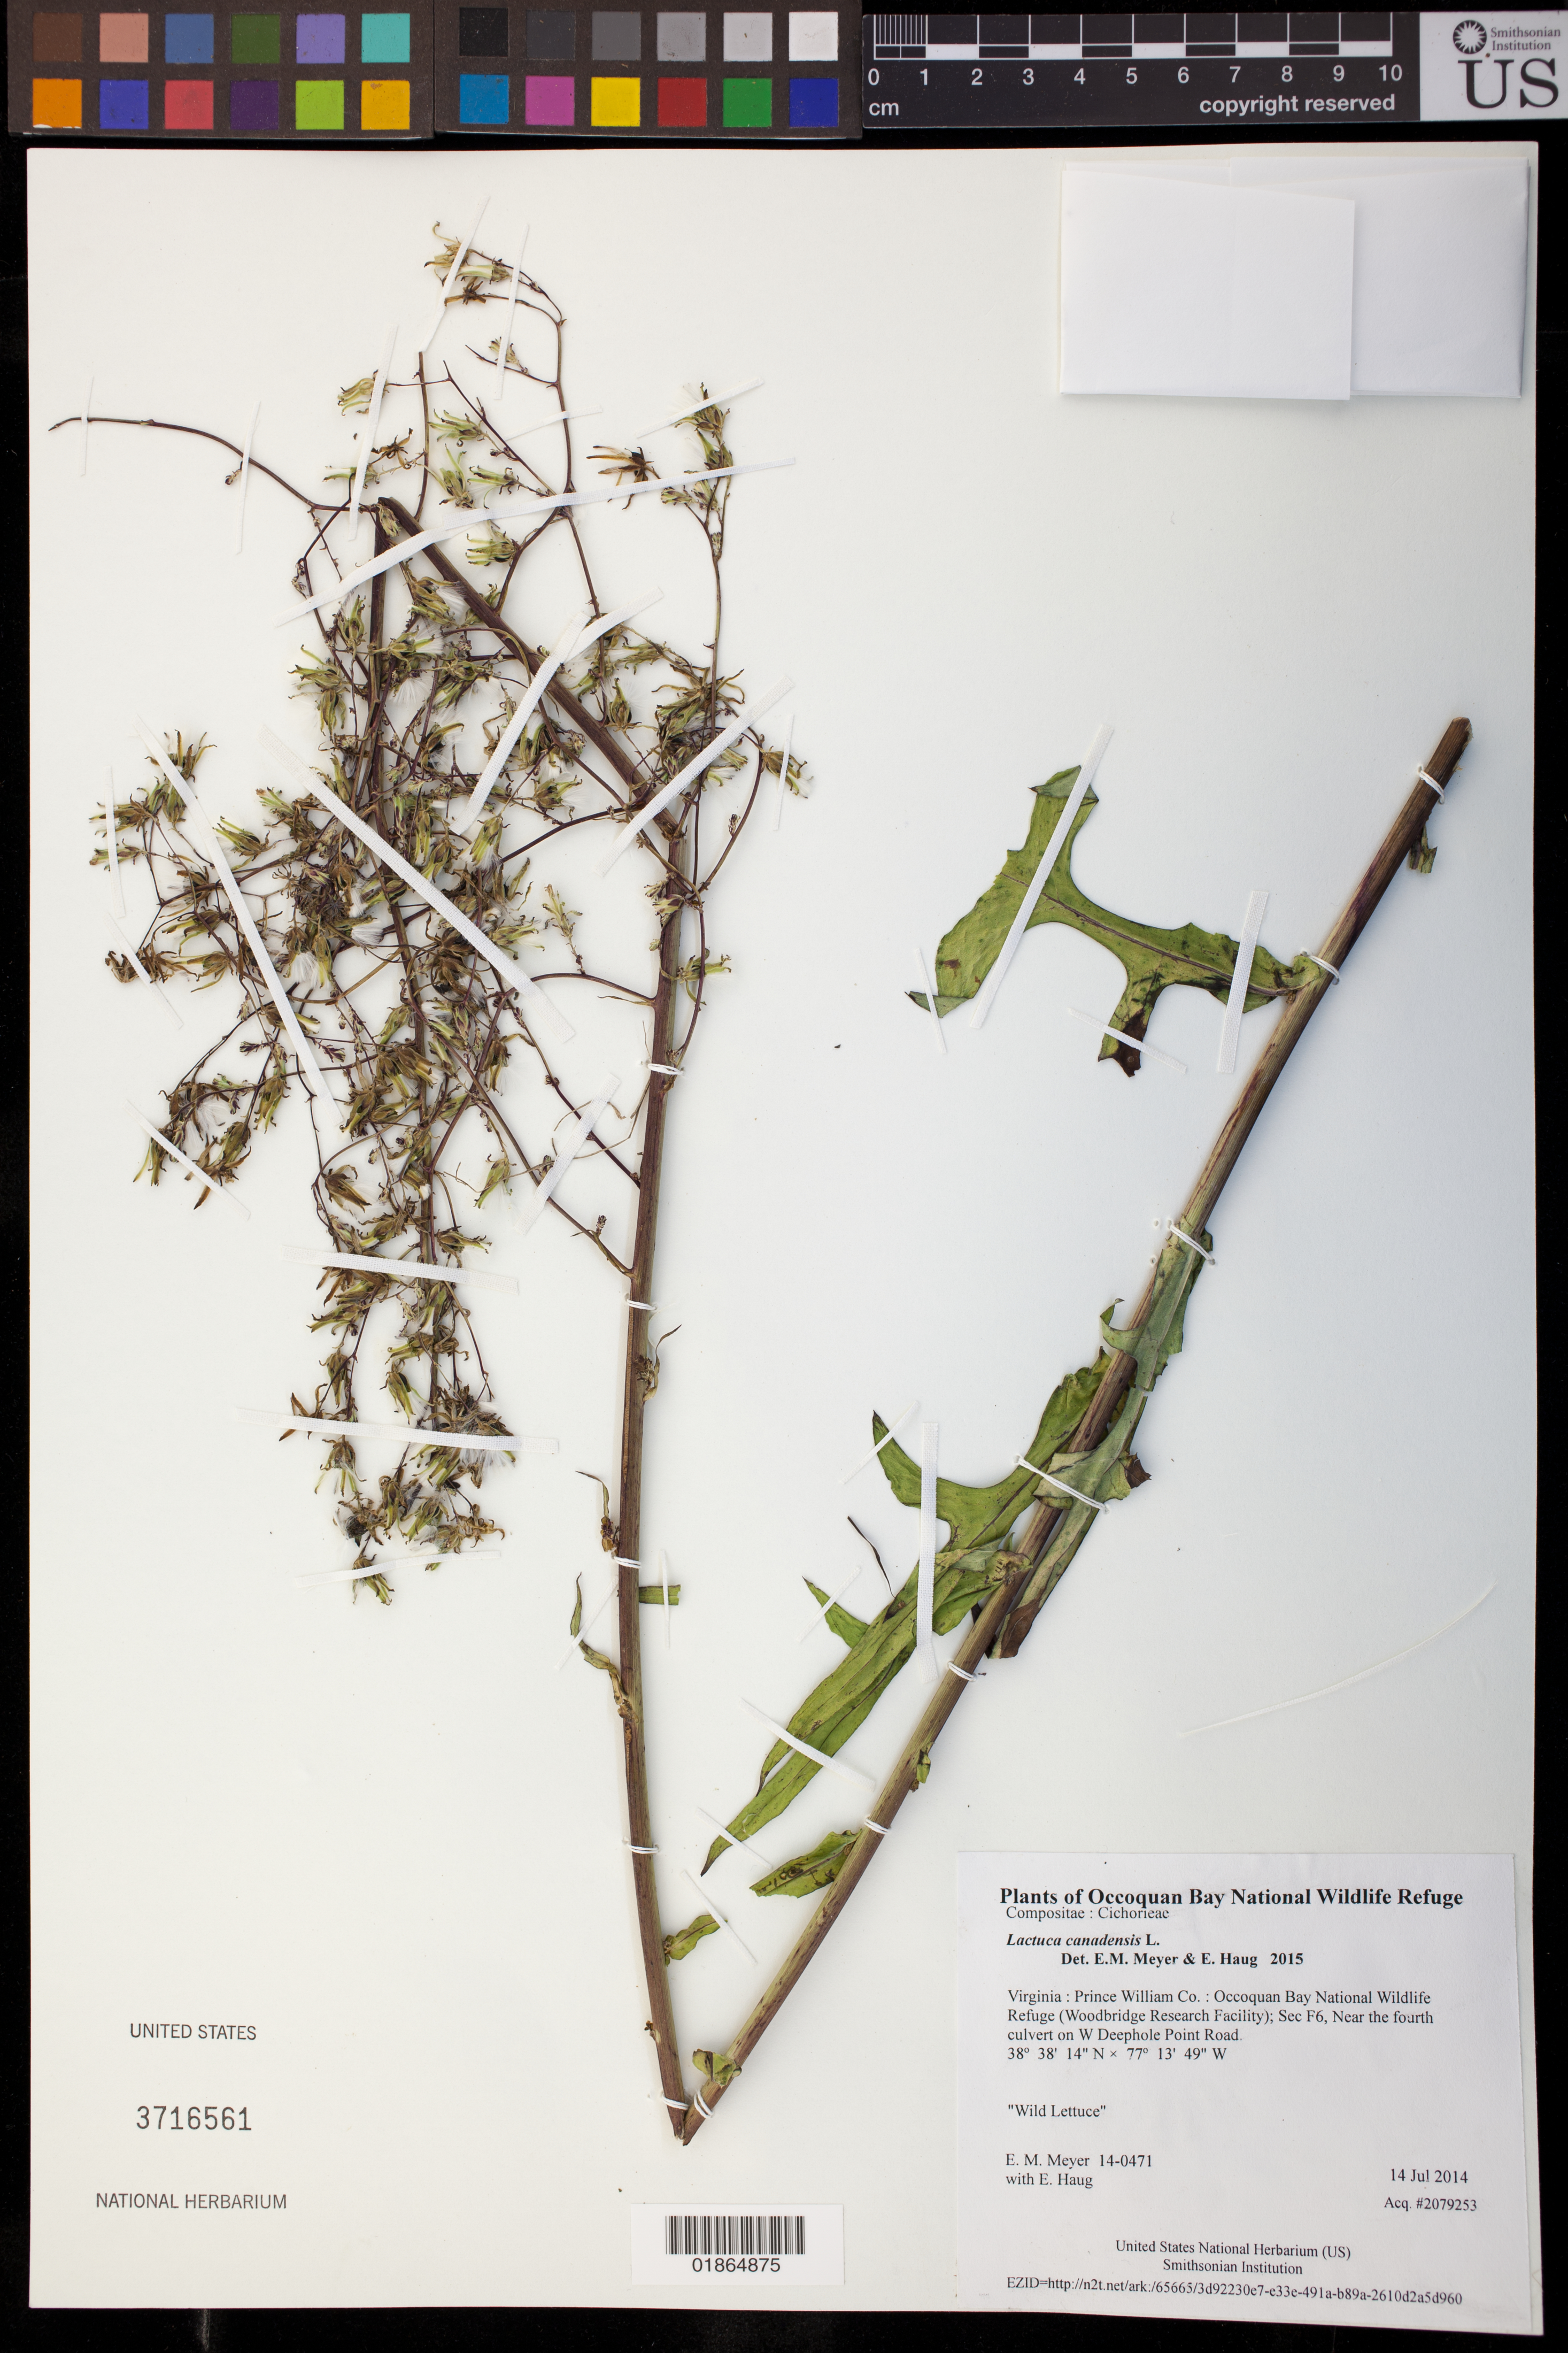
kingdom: Plantae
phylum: Tracheophyta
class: Magnoliopsida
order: Asterales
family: Asteraceae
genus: Lactuca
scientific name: Lactuca canadensis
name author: L.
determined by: Meyer, E. M.; Haug, E.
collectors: E. M. Meyer & E. Haug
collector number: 14-0471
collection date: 2014-07-14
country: United States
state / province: Virginia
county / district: Prince William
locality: Occoquan Bay National Wildlife Refuge (Woodbridge Research Facility); Sec F6, Near the fourth culvert on W Deephole Point Road.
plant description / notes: Wild Lettuce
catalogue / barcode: US 3716561